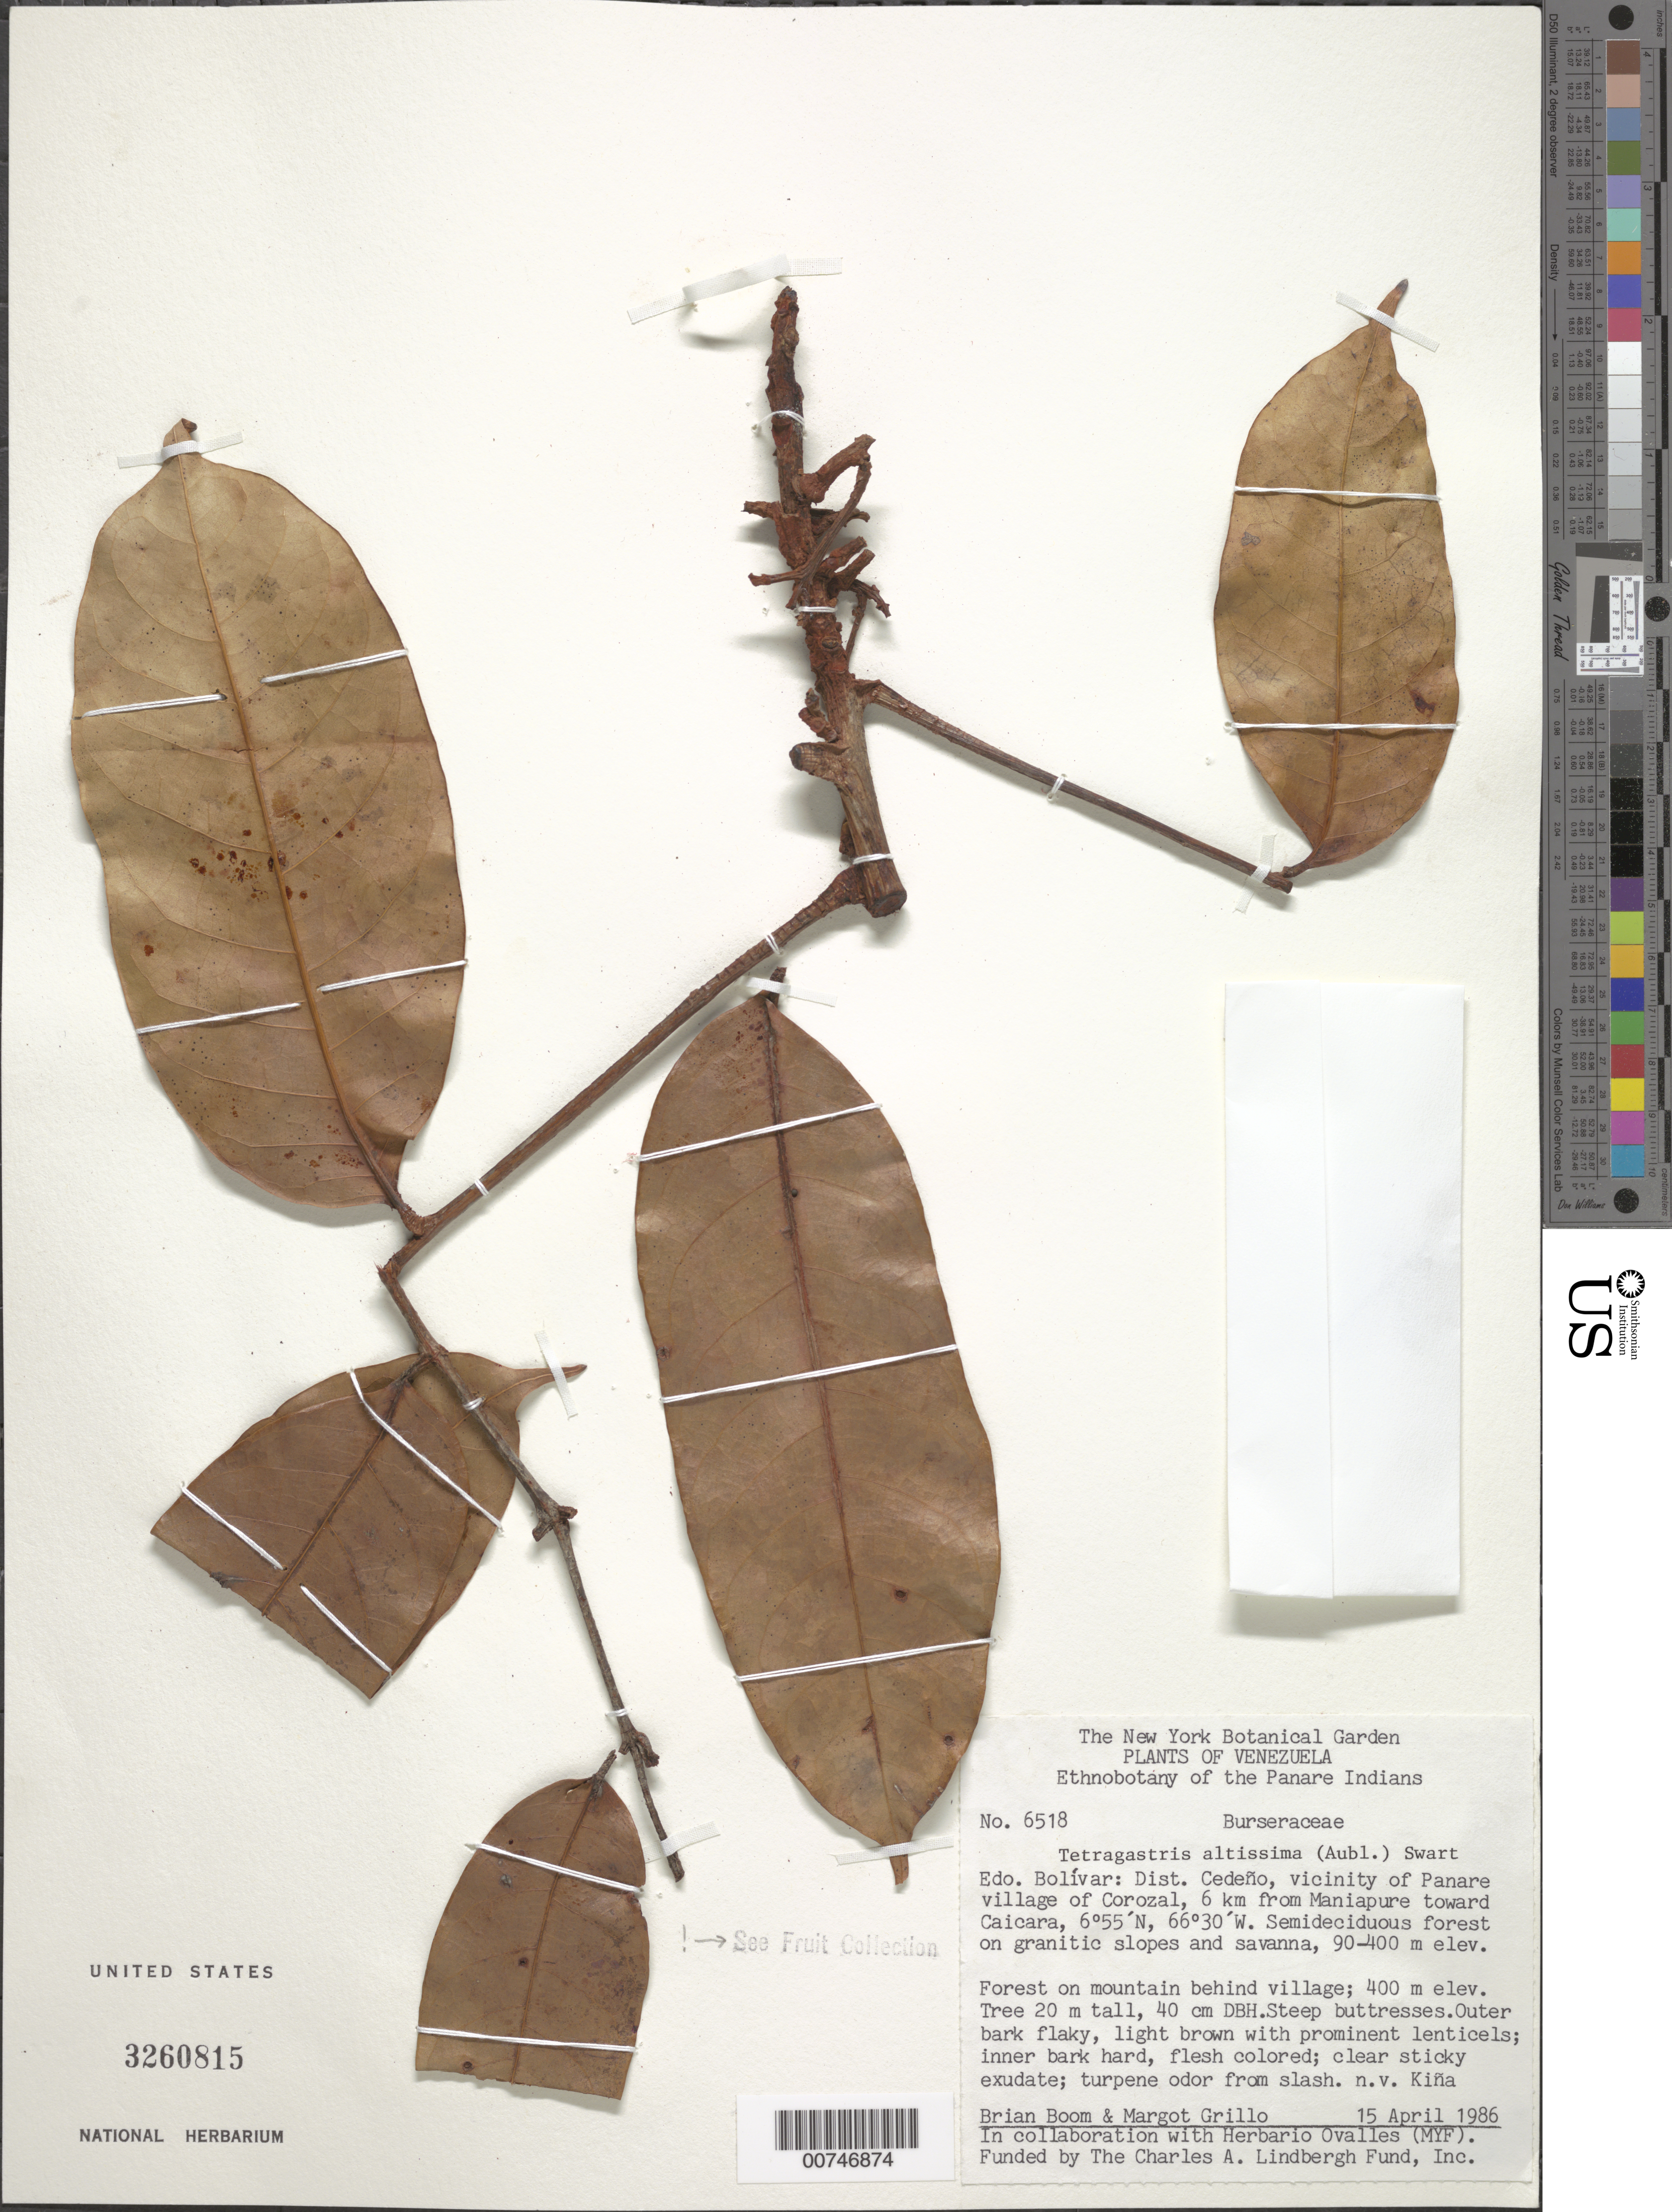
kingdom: Plantae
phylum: Tracheophyta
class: Magnoliopsida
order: Sapindales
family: Burseraceae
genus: Protium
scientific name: Protium altissimum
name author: (Aubl.) Marchand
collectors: B. M. Boom & M. Grillo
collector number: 6518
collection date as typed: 15-Apr-86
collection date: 1986-04-15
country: Venezuela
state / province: Bolívar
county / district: Cedeño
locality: Panare village of Corozal, vic., 6 km from Maniapure toward Caicara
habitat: Semideciduous forest on granitic slopes and savanna, forest on mountain behind village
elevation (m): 400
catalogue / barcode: US 3260815